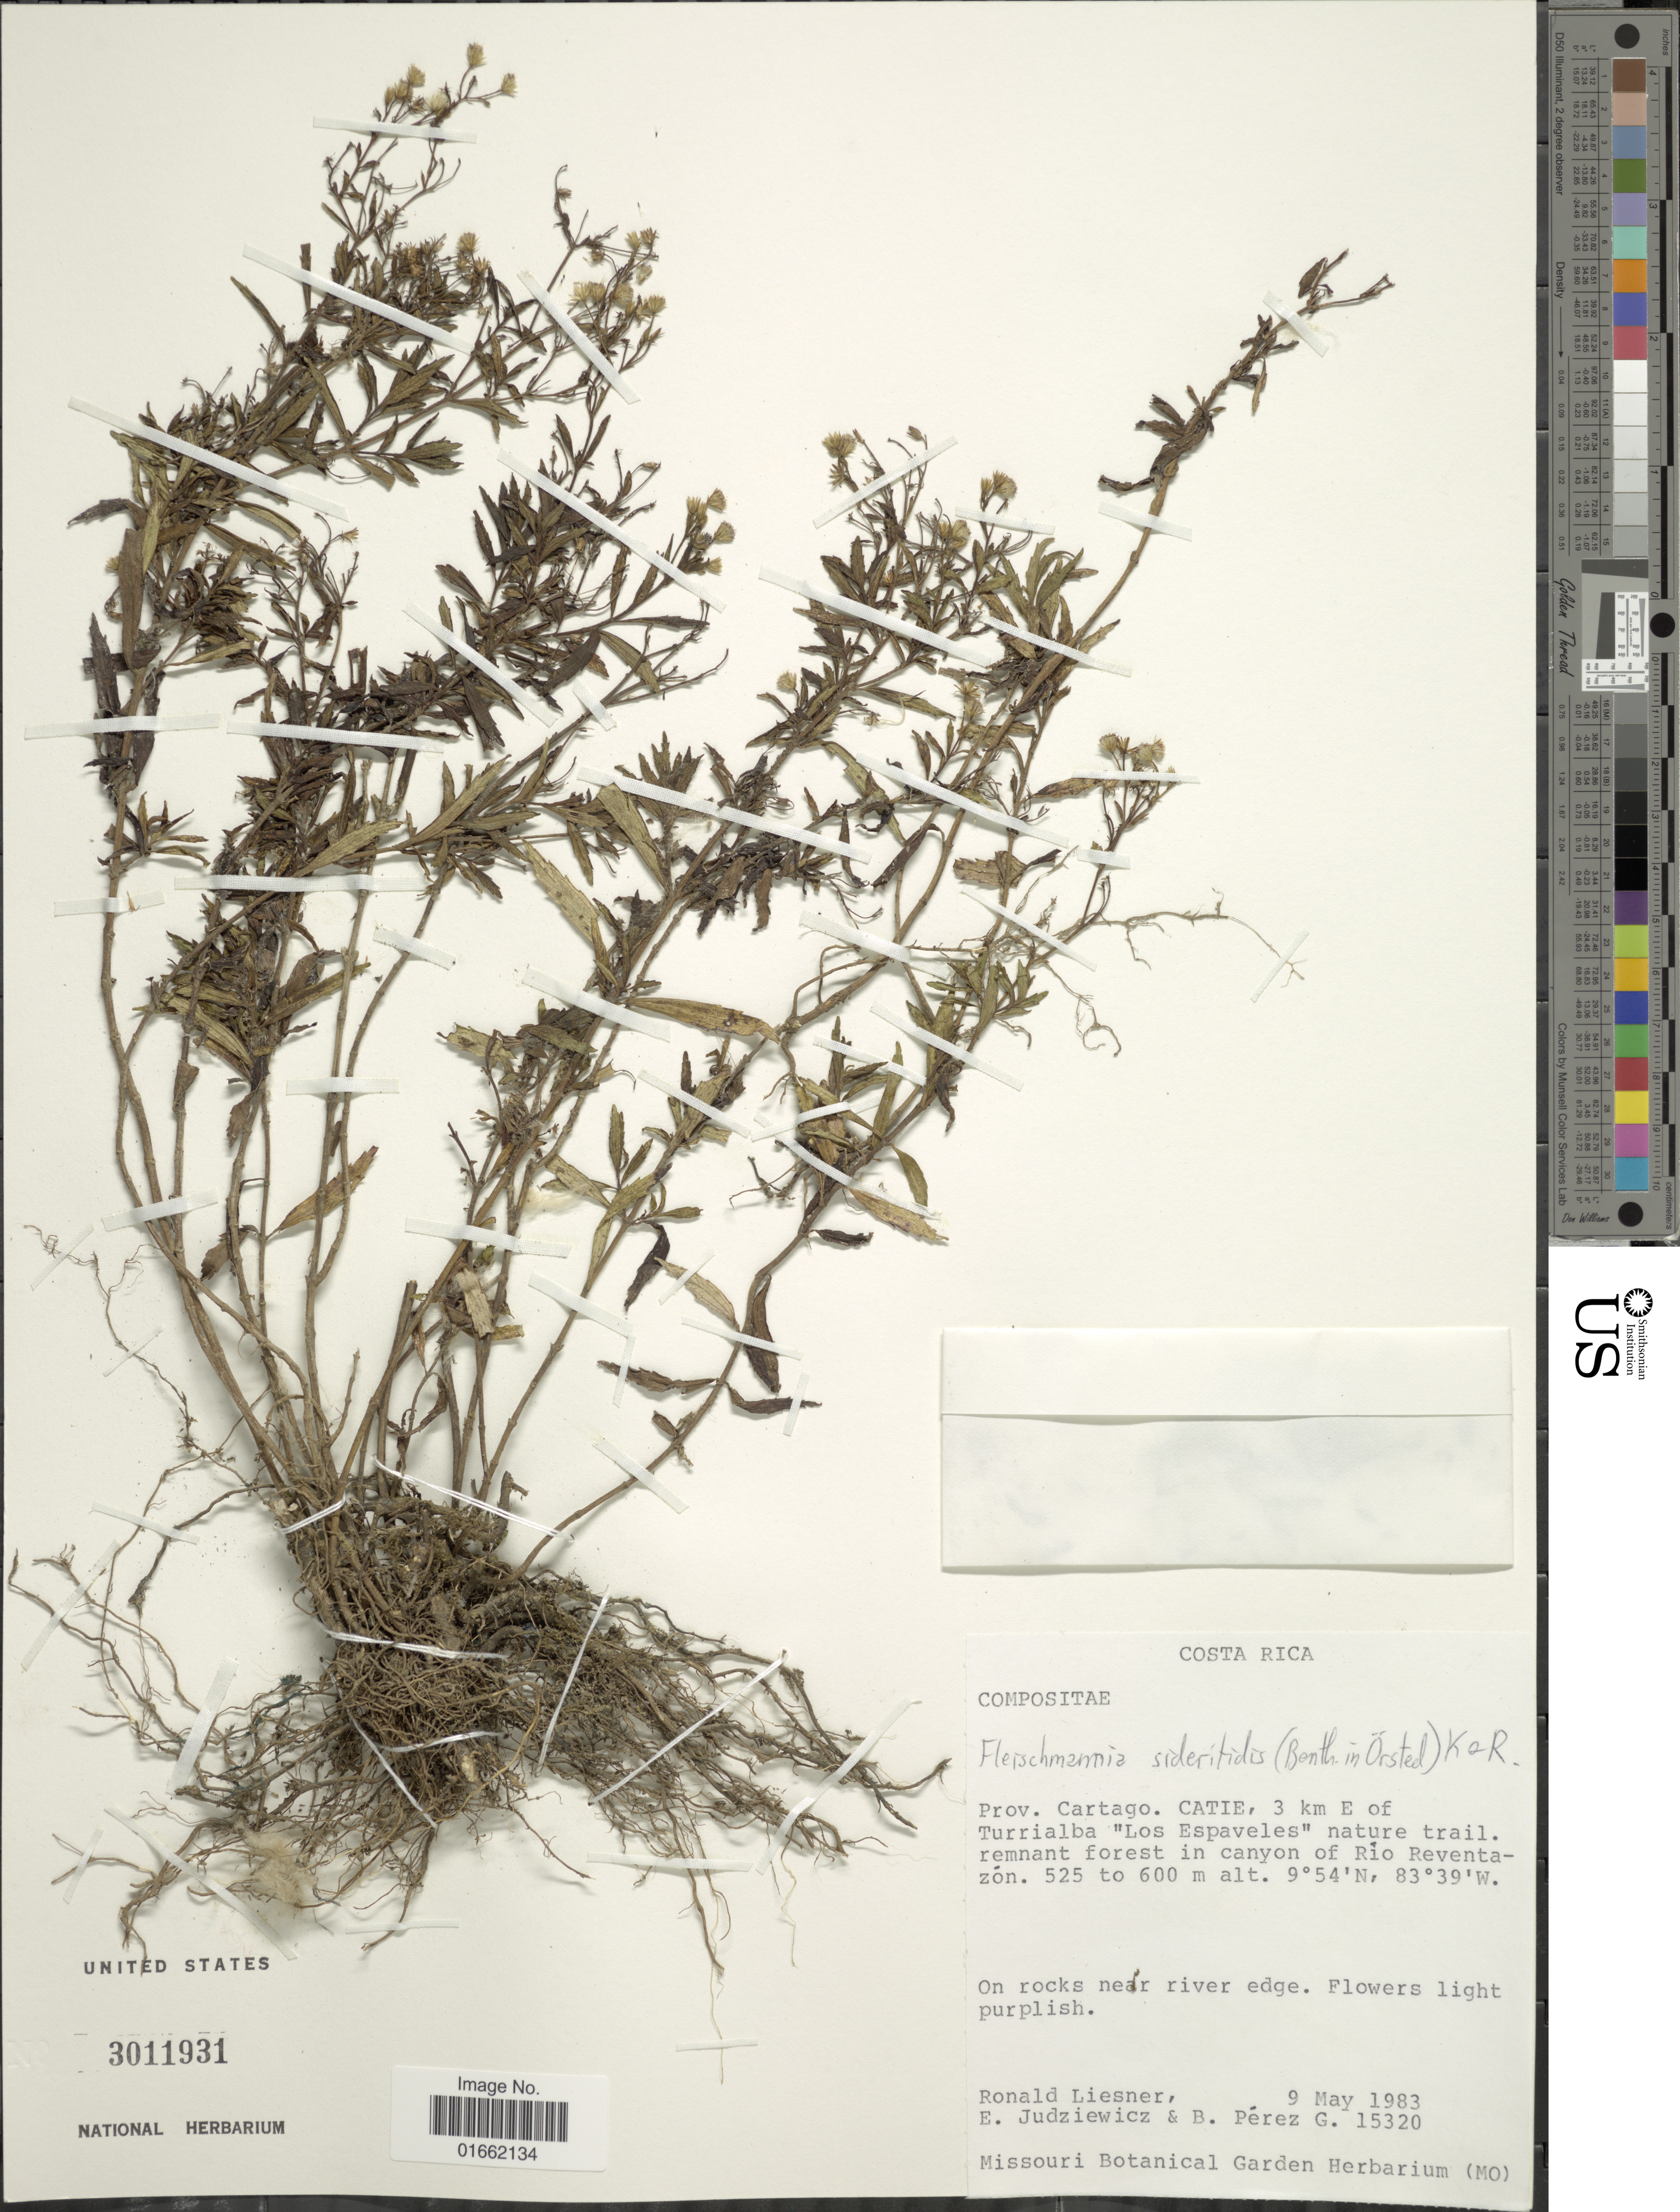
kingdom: Plantae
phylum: Tracheophyta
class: Magnoliopsida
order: Asterales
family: Asteraceae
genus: Fleischmannia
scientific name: Fleischmannia sideritides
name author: (Benth. in Oerst.) R.M. King & H. Rob.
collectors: R. L. Liesner, E. Judziewicz & B. Perez G.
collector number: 15320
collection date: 1983-05-09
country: Costa Rica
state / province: Cartago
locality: Prov. Cartago. Catie, 3 km E of Turrialba "Los Espaveles" nature trail. Remnant forest in canyon of Rio Reventazón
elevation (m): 525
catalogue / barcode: US 3011931